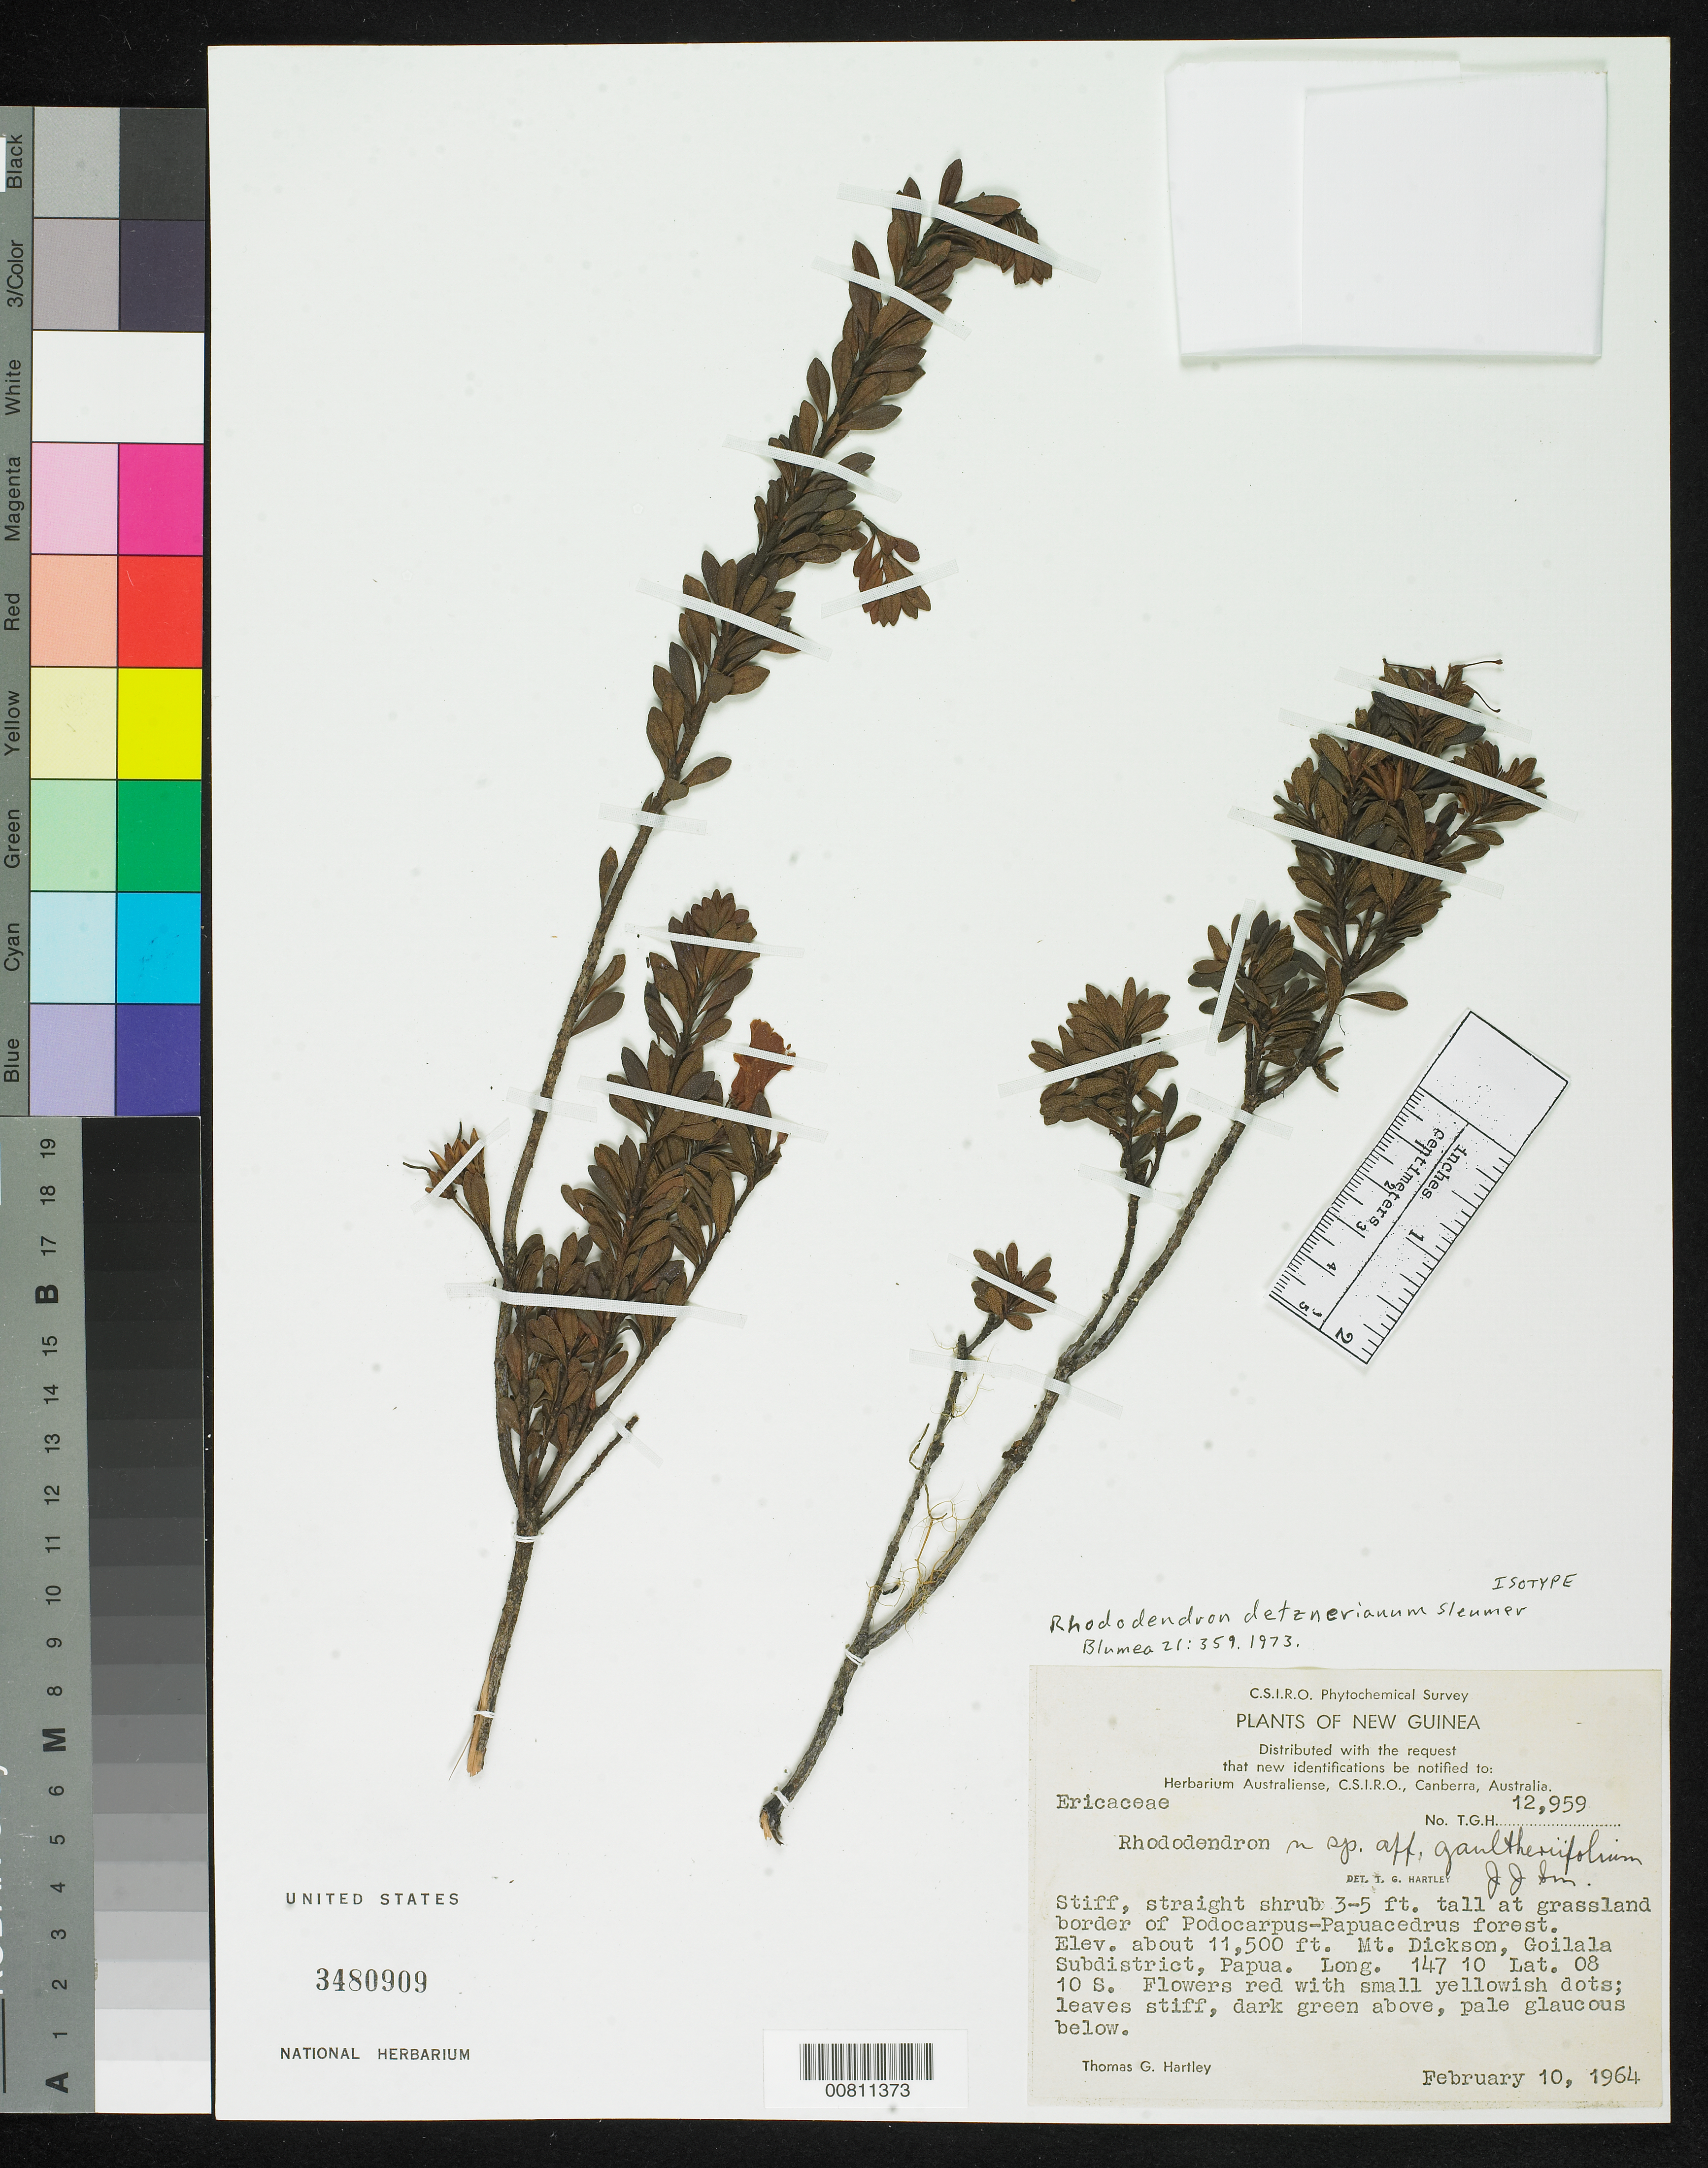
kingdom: Plantae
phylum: Tracheophyta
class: Magnoliopsida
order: Ericales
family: Ericaceae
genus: Rhododendron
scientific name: Rhododendron detznerianum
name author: Sleumer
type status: Isotype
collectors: T. G. Hartley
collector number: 12959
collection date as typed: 10 Feb 1964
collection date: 1964-02-10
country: Papua New Guinea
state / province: Central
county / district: Goilala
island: New Guinea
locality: Mt. Dickson, Goilala Subdistrict, Papua.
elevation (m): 3505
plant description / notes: Published as "detznerianum", spelling accepted as "detzneranum" in IK/IPNI.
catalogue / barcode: US 3480909